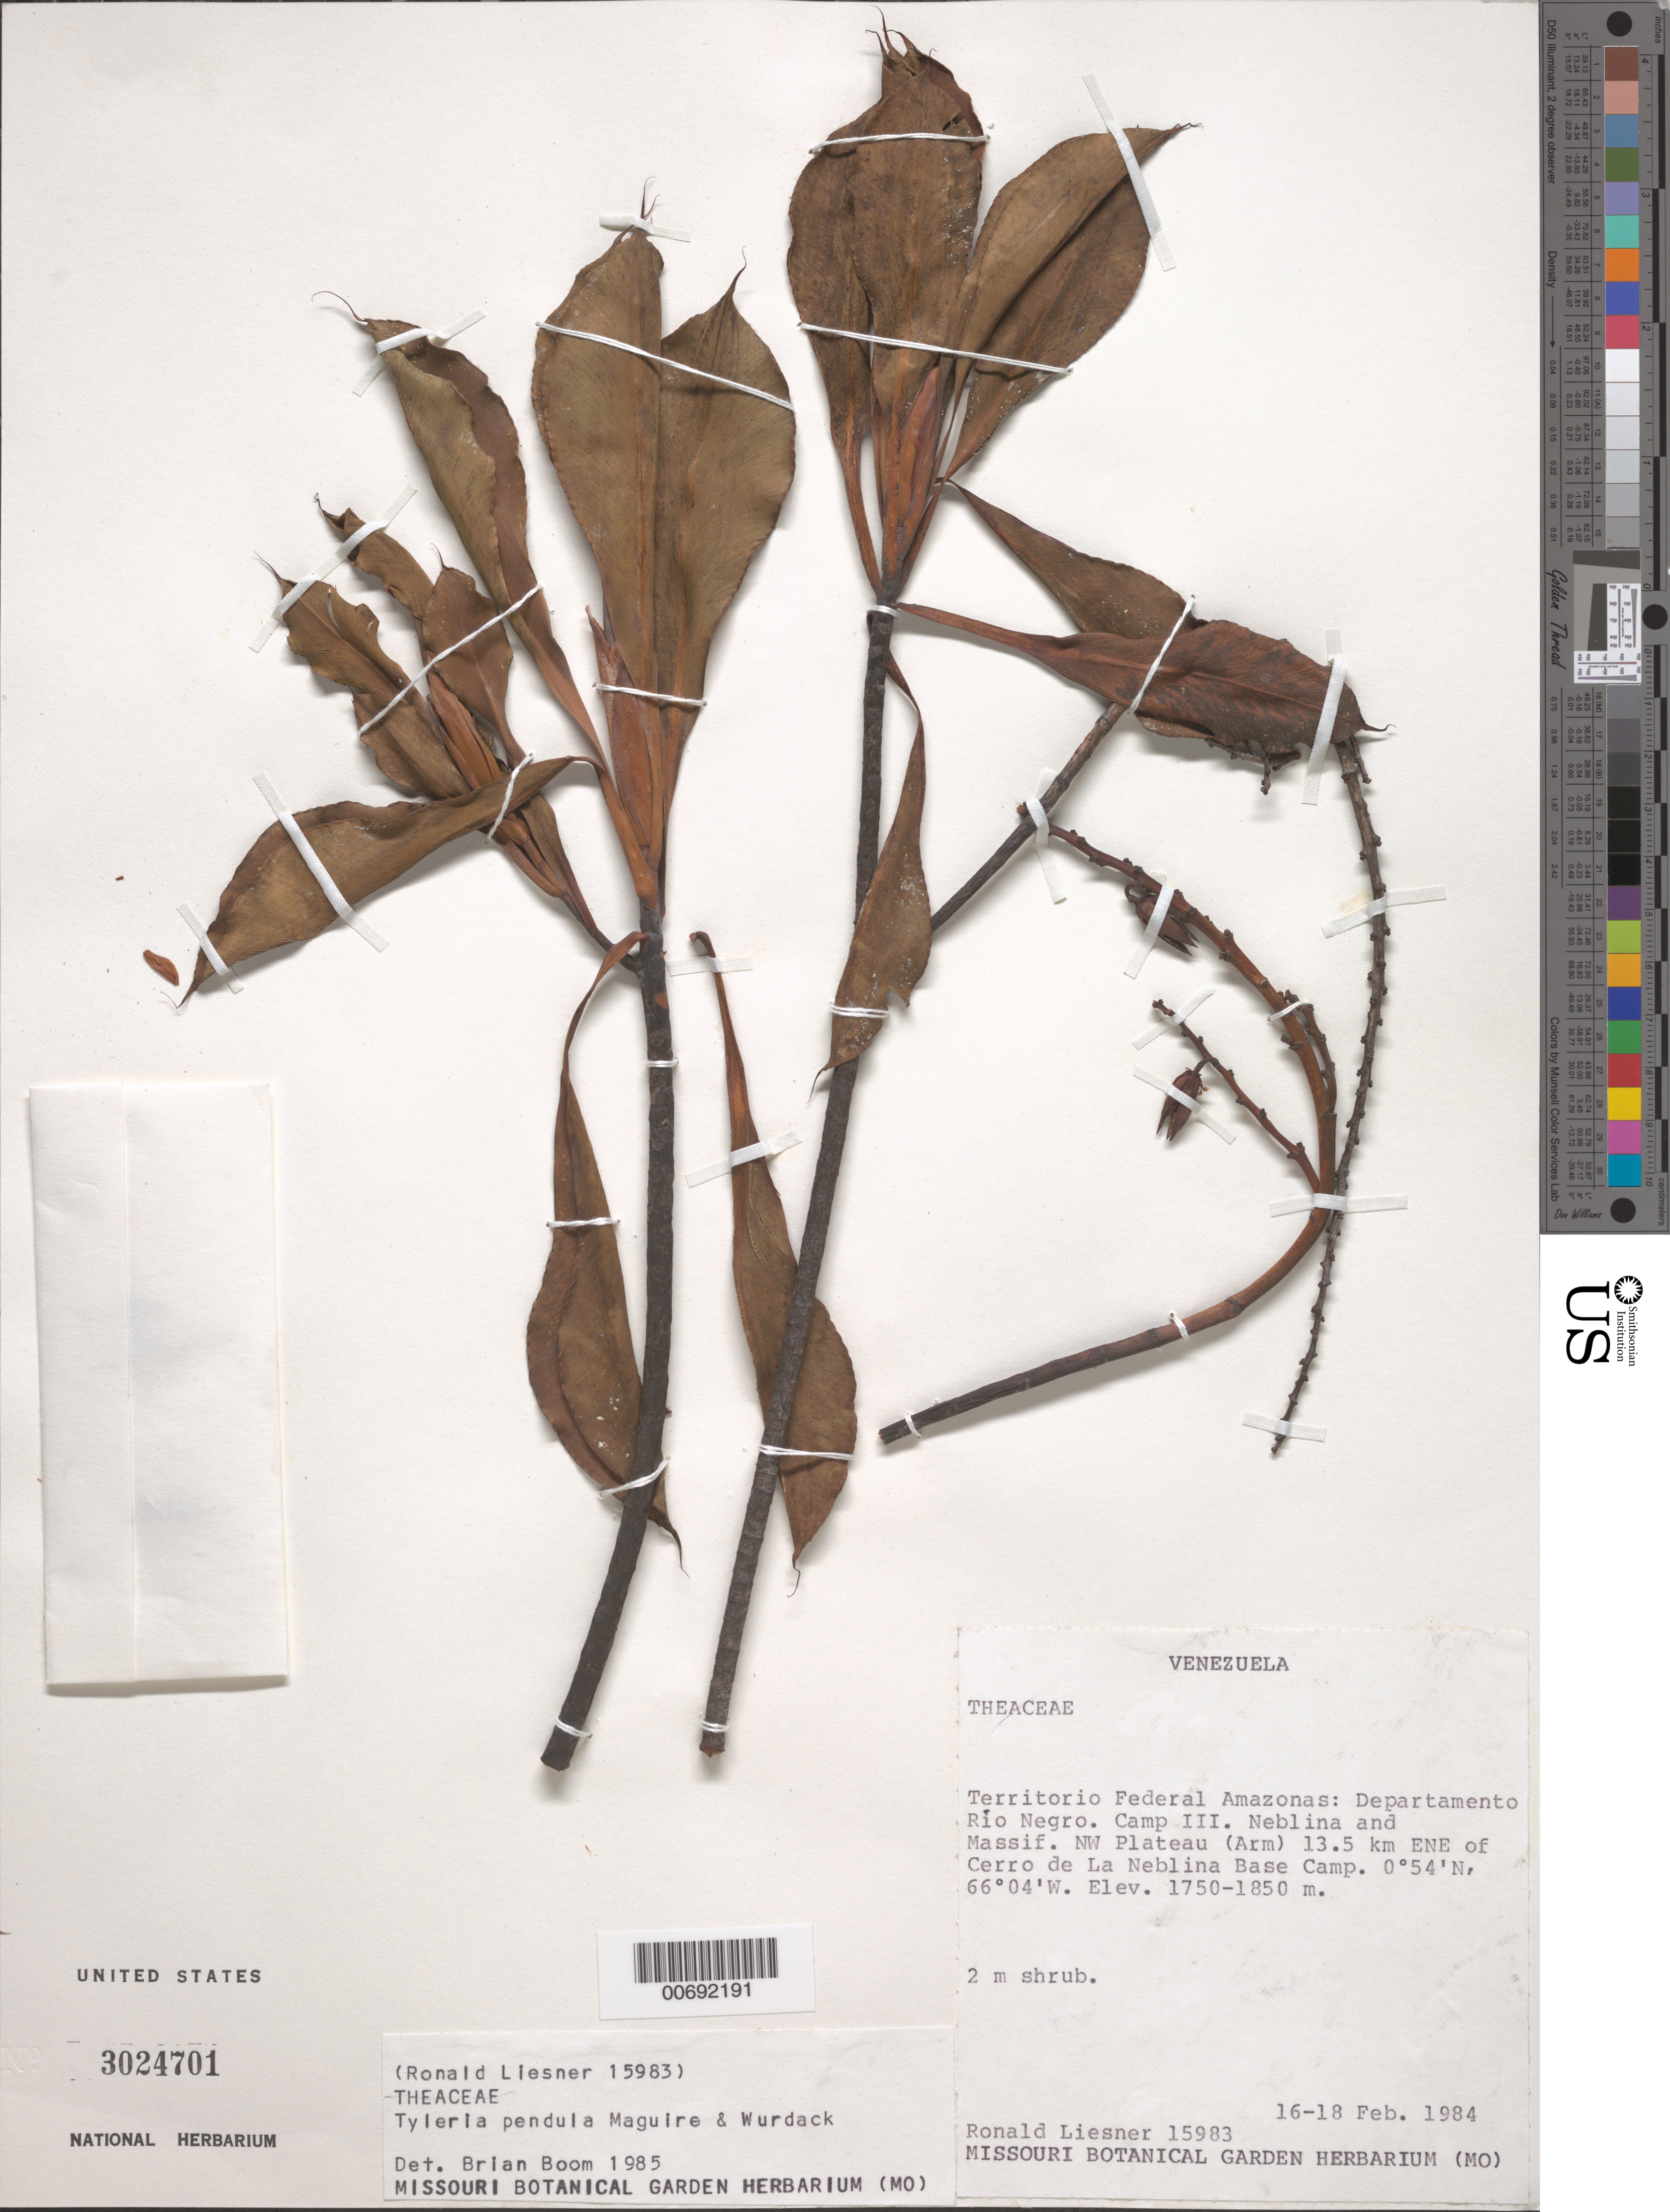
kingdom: Plantae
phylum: Tracheophyta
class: Magnoliopsida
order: Malpighiales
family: Ochnaceae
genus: Tyleria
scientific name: Tyleria pendula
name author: Maguire & Wurdack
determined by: Boom, B. M.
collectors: R. L. Liesner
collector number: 15983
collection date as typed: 16-Feb-84 to 18-Feb-84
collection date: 1984-02-16/1984-02-18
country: Venezuela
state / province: Amazonas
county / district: Río Negro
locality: Cerro de La Neblina Base Camp, Camp III, Neblina & Massif, NW Plateau, 13.5 km ENE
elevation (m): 1750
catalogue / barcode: US 3024701